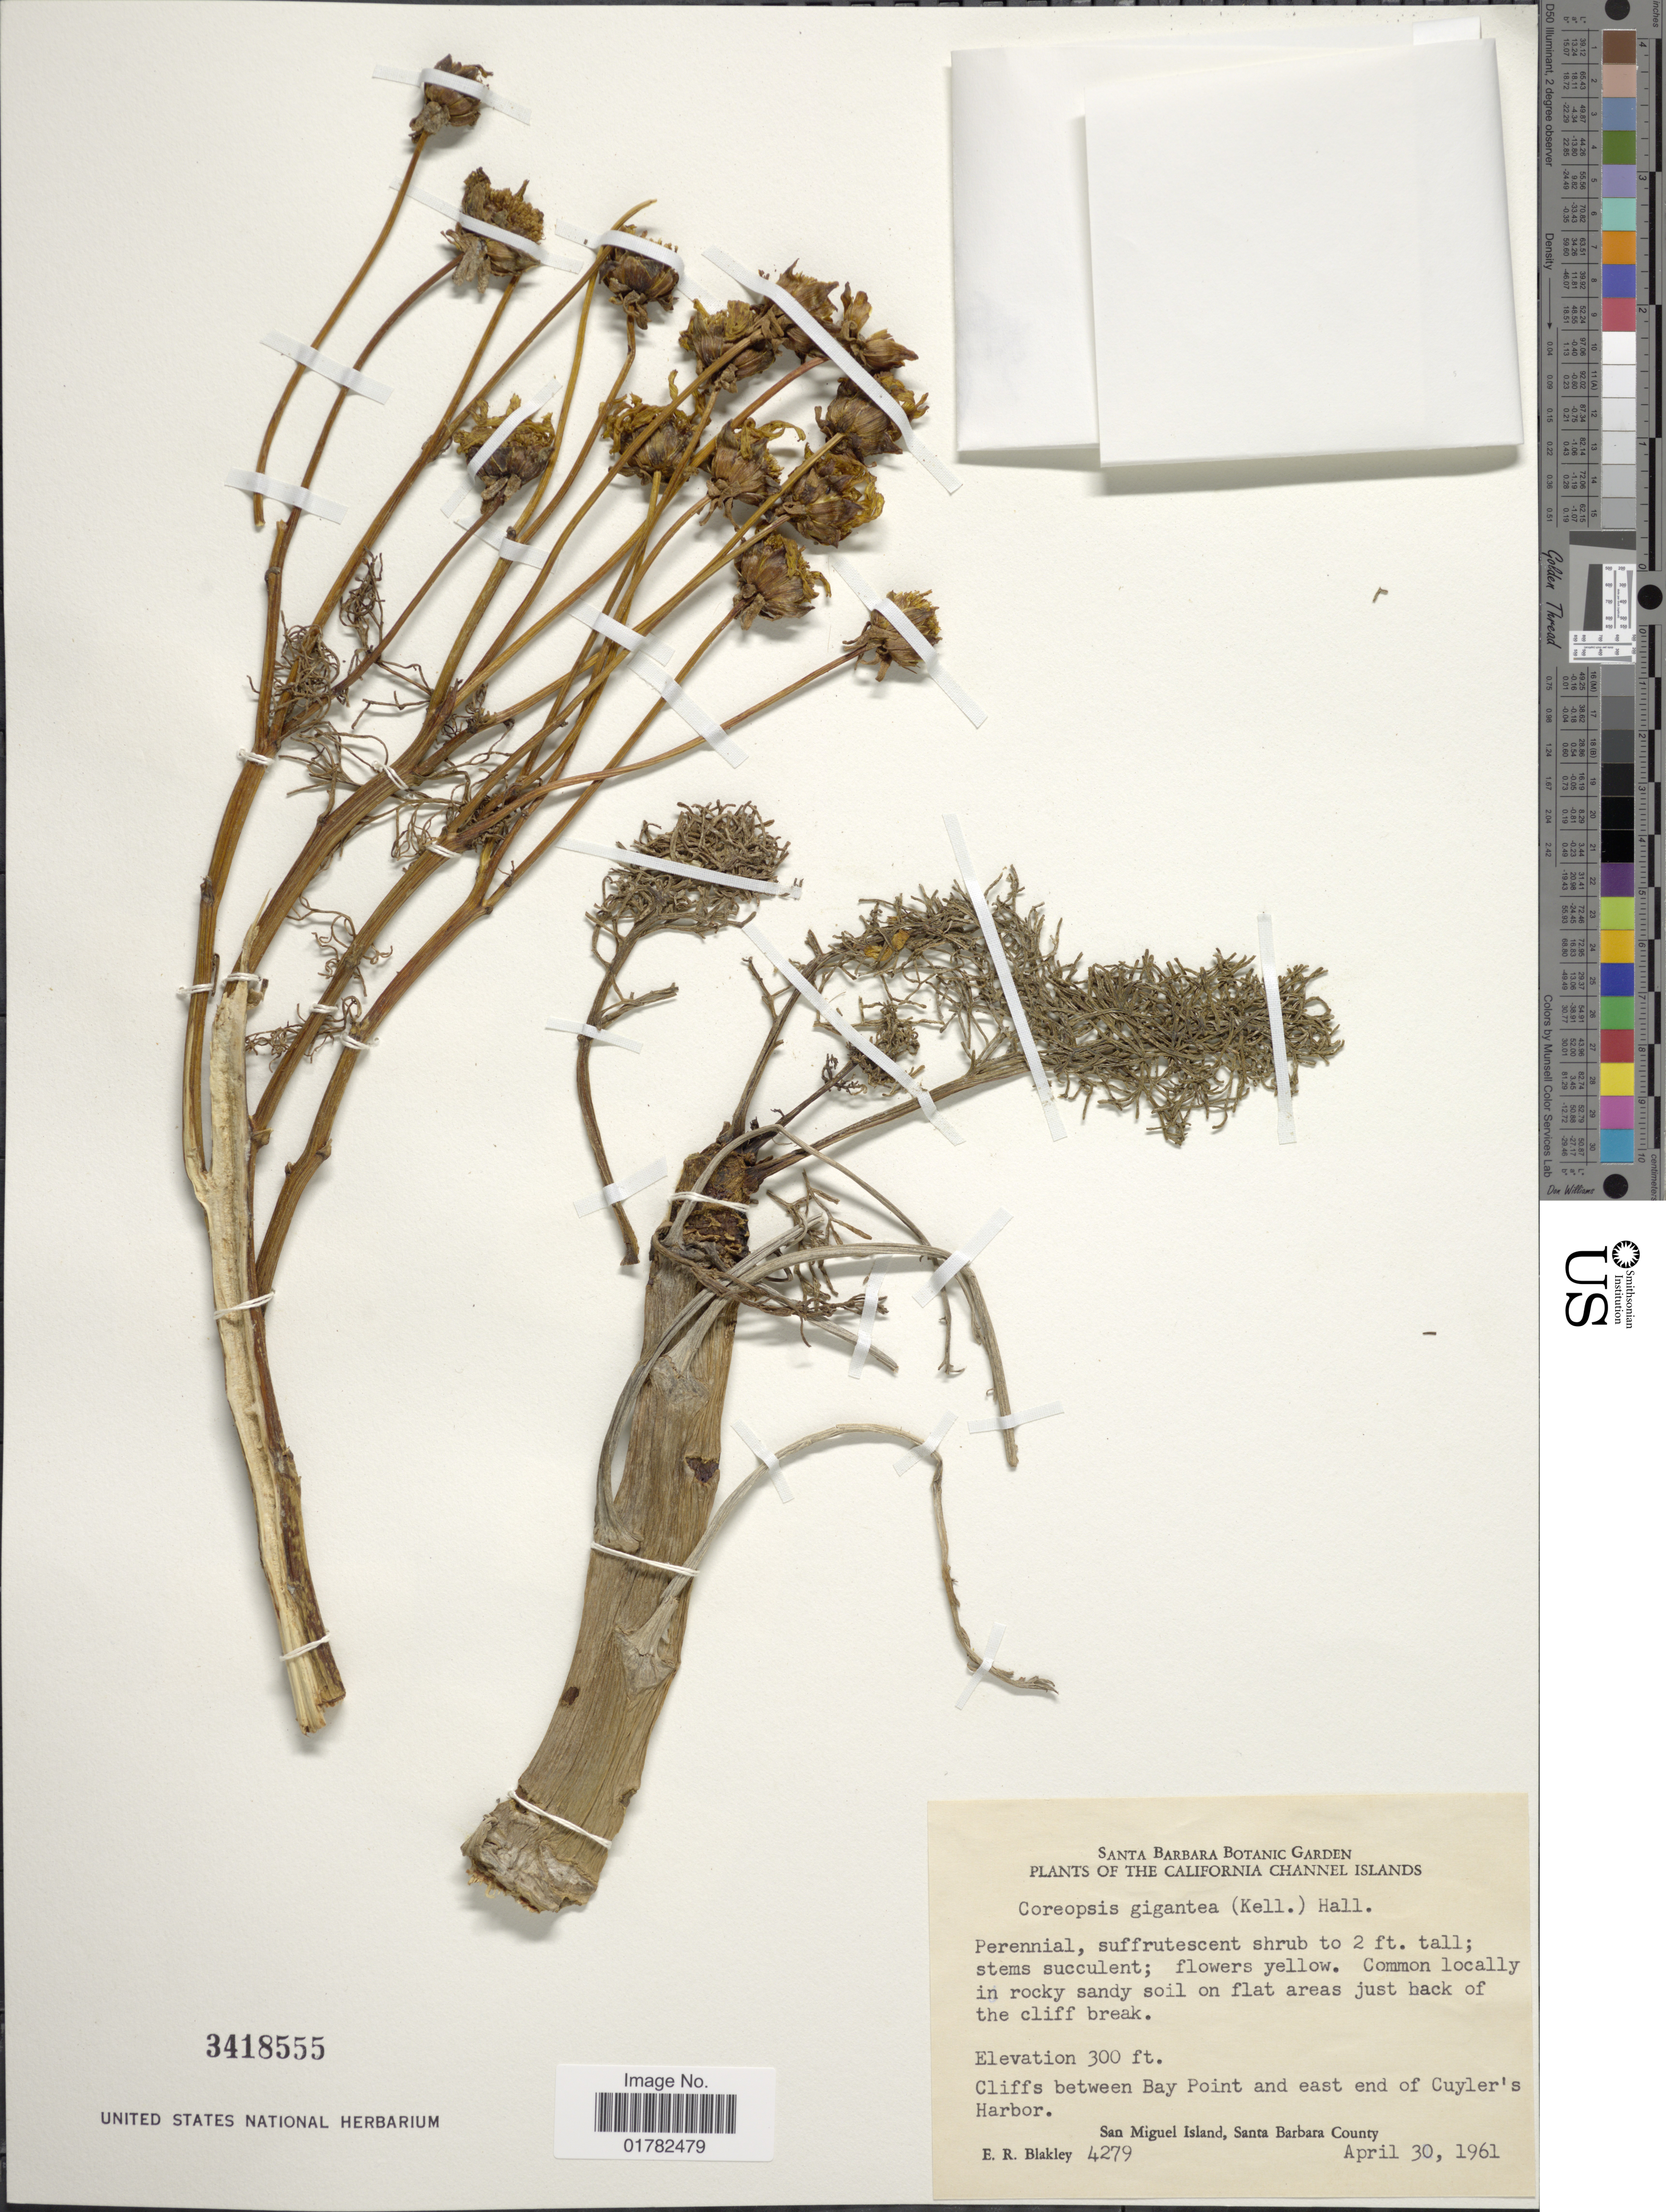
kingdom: Plantae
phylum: Tracheophyta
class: Magnoliopsida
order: Asterales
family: Asteraceae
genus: Coreopsis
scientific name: Coreopsis gigantea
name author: (Kellogg) H.M. Hall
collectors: E. R. Blakley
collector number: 4279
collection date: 1961-04-30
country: United States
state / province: California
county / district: Santa Barbara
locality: California Channel Islands, common locally in rocky sandy soil on flat areas just back of the cliff break, cliffs between Bay Point and east end of Cuyler's Harbor, San Miguel Island, Santa Barbara County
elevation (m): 91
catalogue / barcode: US 3418555